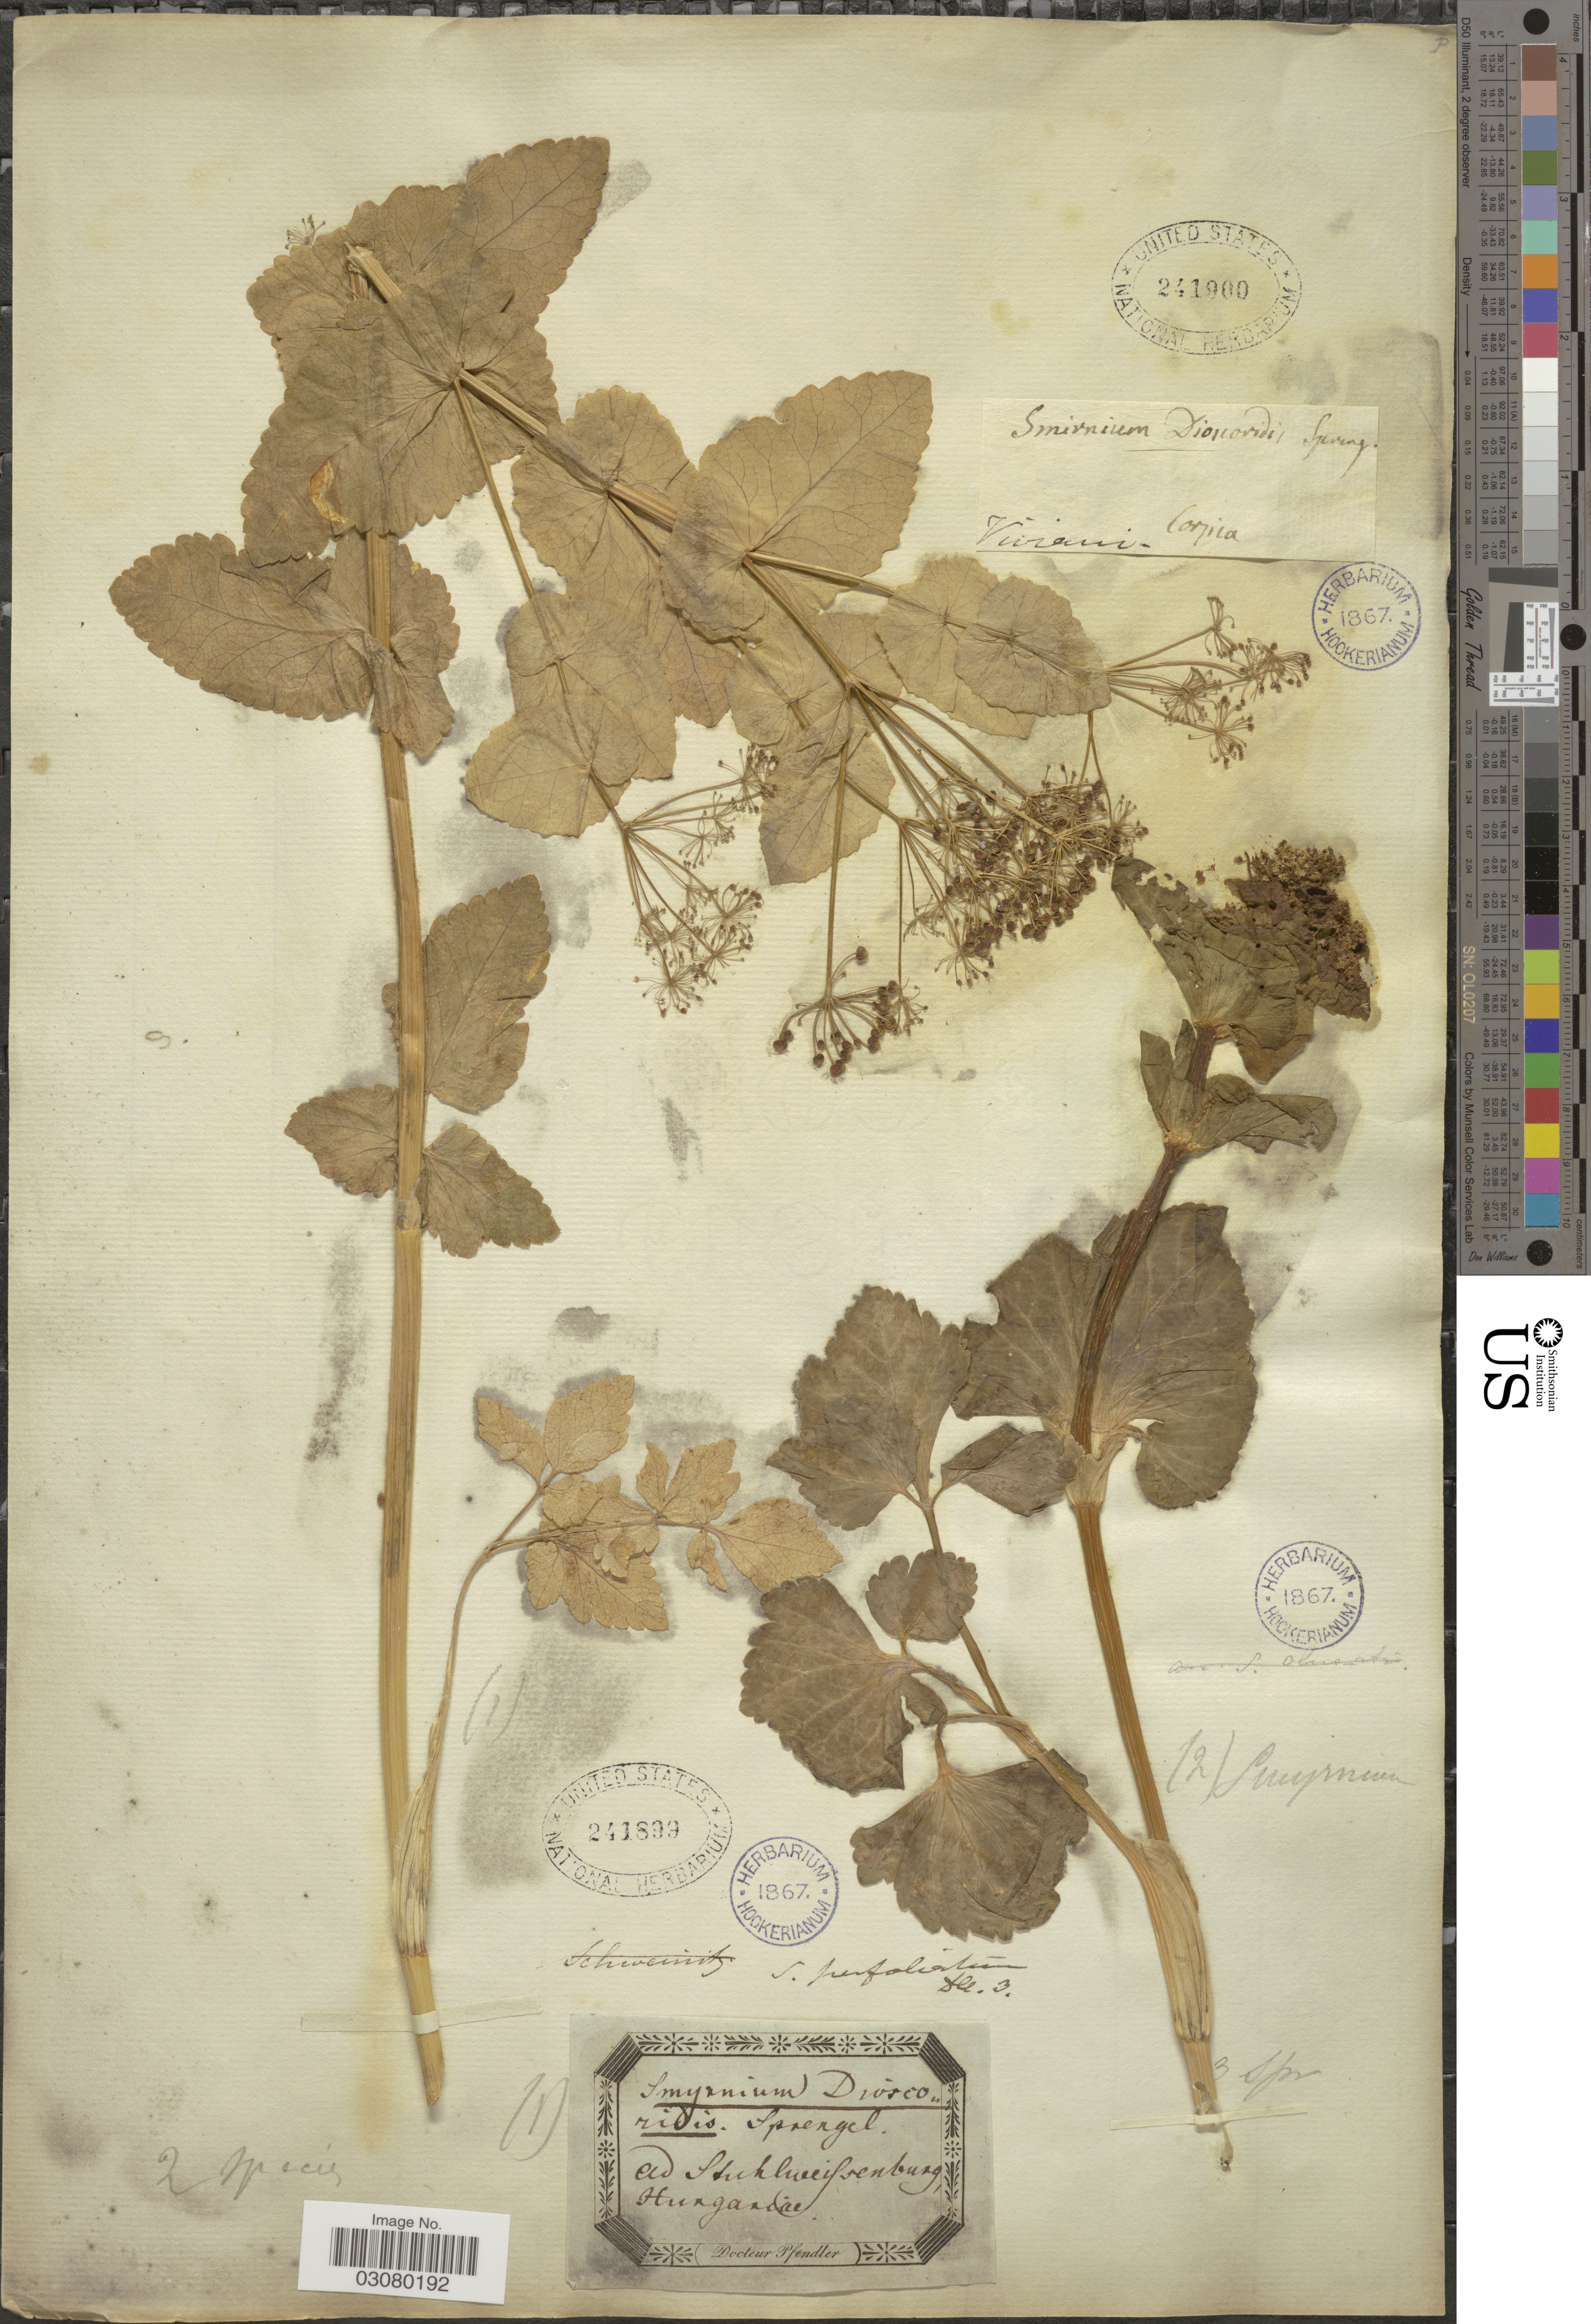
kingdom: Plantae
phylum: Tracheophyta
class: Magnoliopsida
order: Apiales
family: Apiaceae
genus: Smyrnium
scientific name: Smyrnium dioscoridis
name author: Spreng.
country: France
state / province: Corsica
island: Corse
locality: Corsica. Viviani. [interpreted]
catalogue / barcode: US 241900